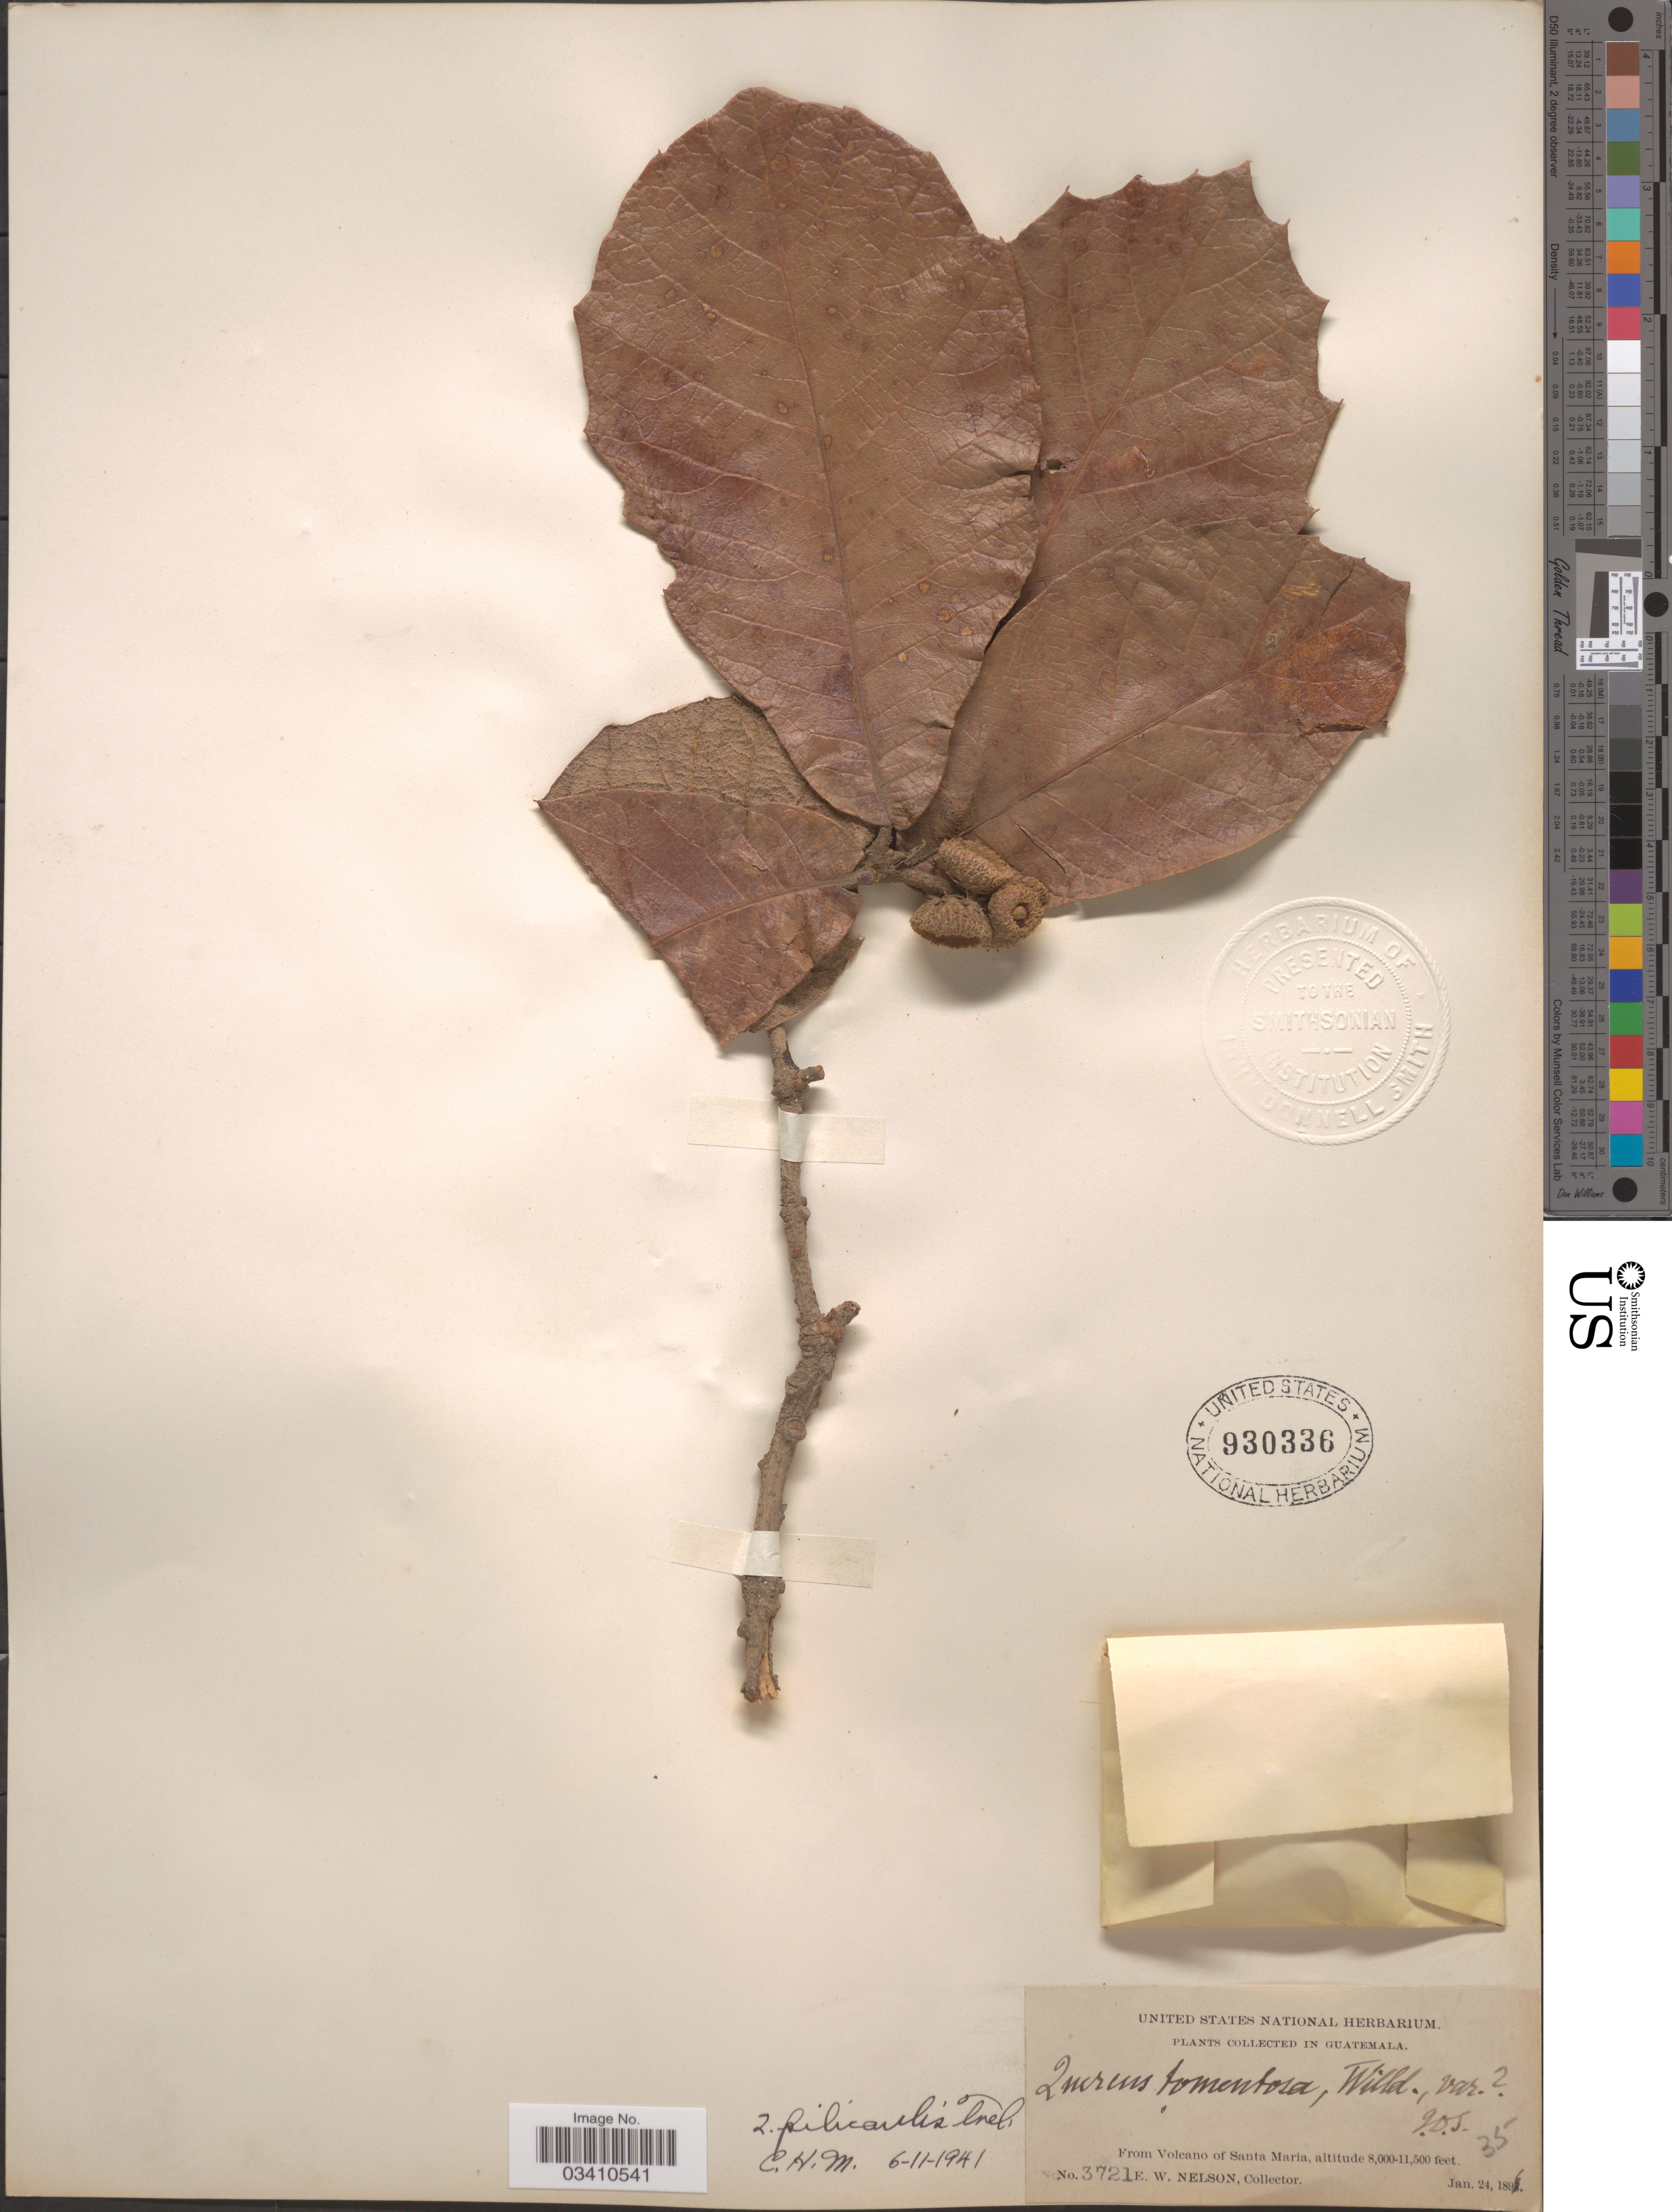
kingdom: Plantae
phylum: Tracheophyta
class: Magnoliopsida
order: Fagales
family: Fagaceae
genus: Quercus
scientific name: Quercus pilicaulis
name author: Trel.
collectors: E. W. Nelson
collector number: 3721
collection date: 1896-01-24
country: Guatemala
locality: From Volcano of Santa Maria.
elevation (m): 2438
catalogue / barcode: US 930336